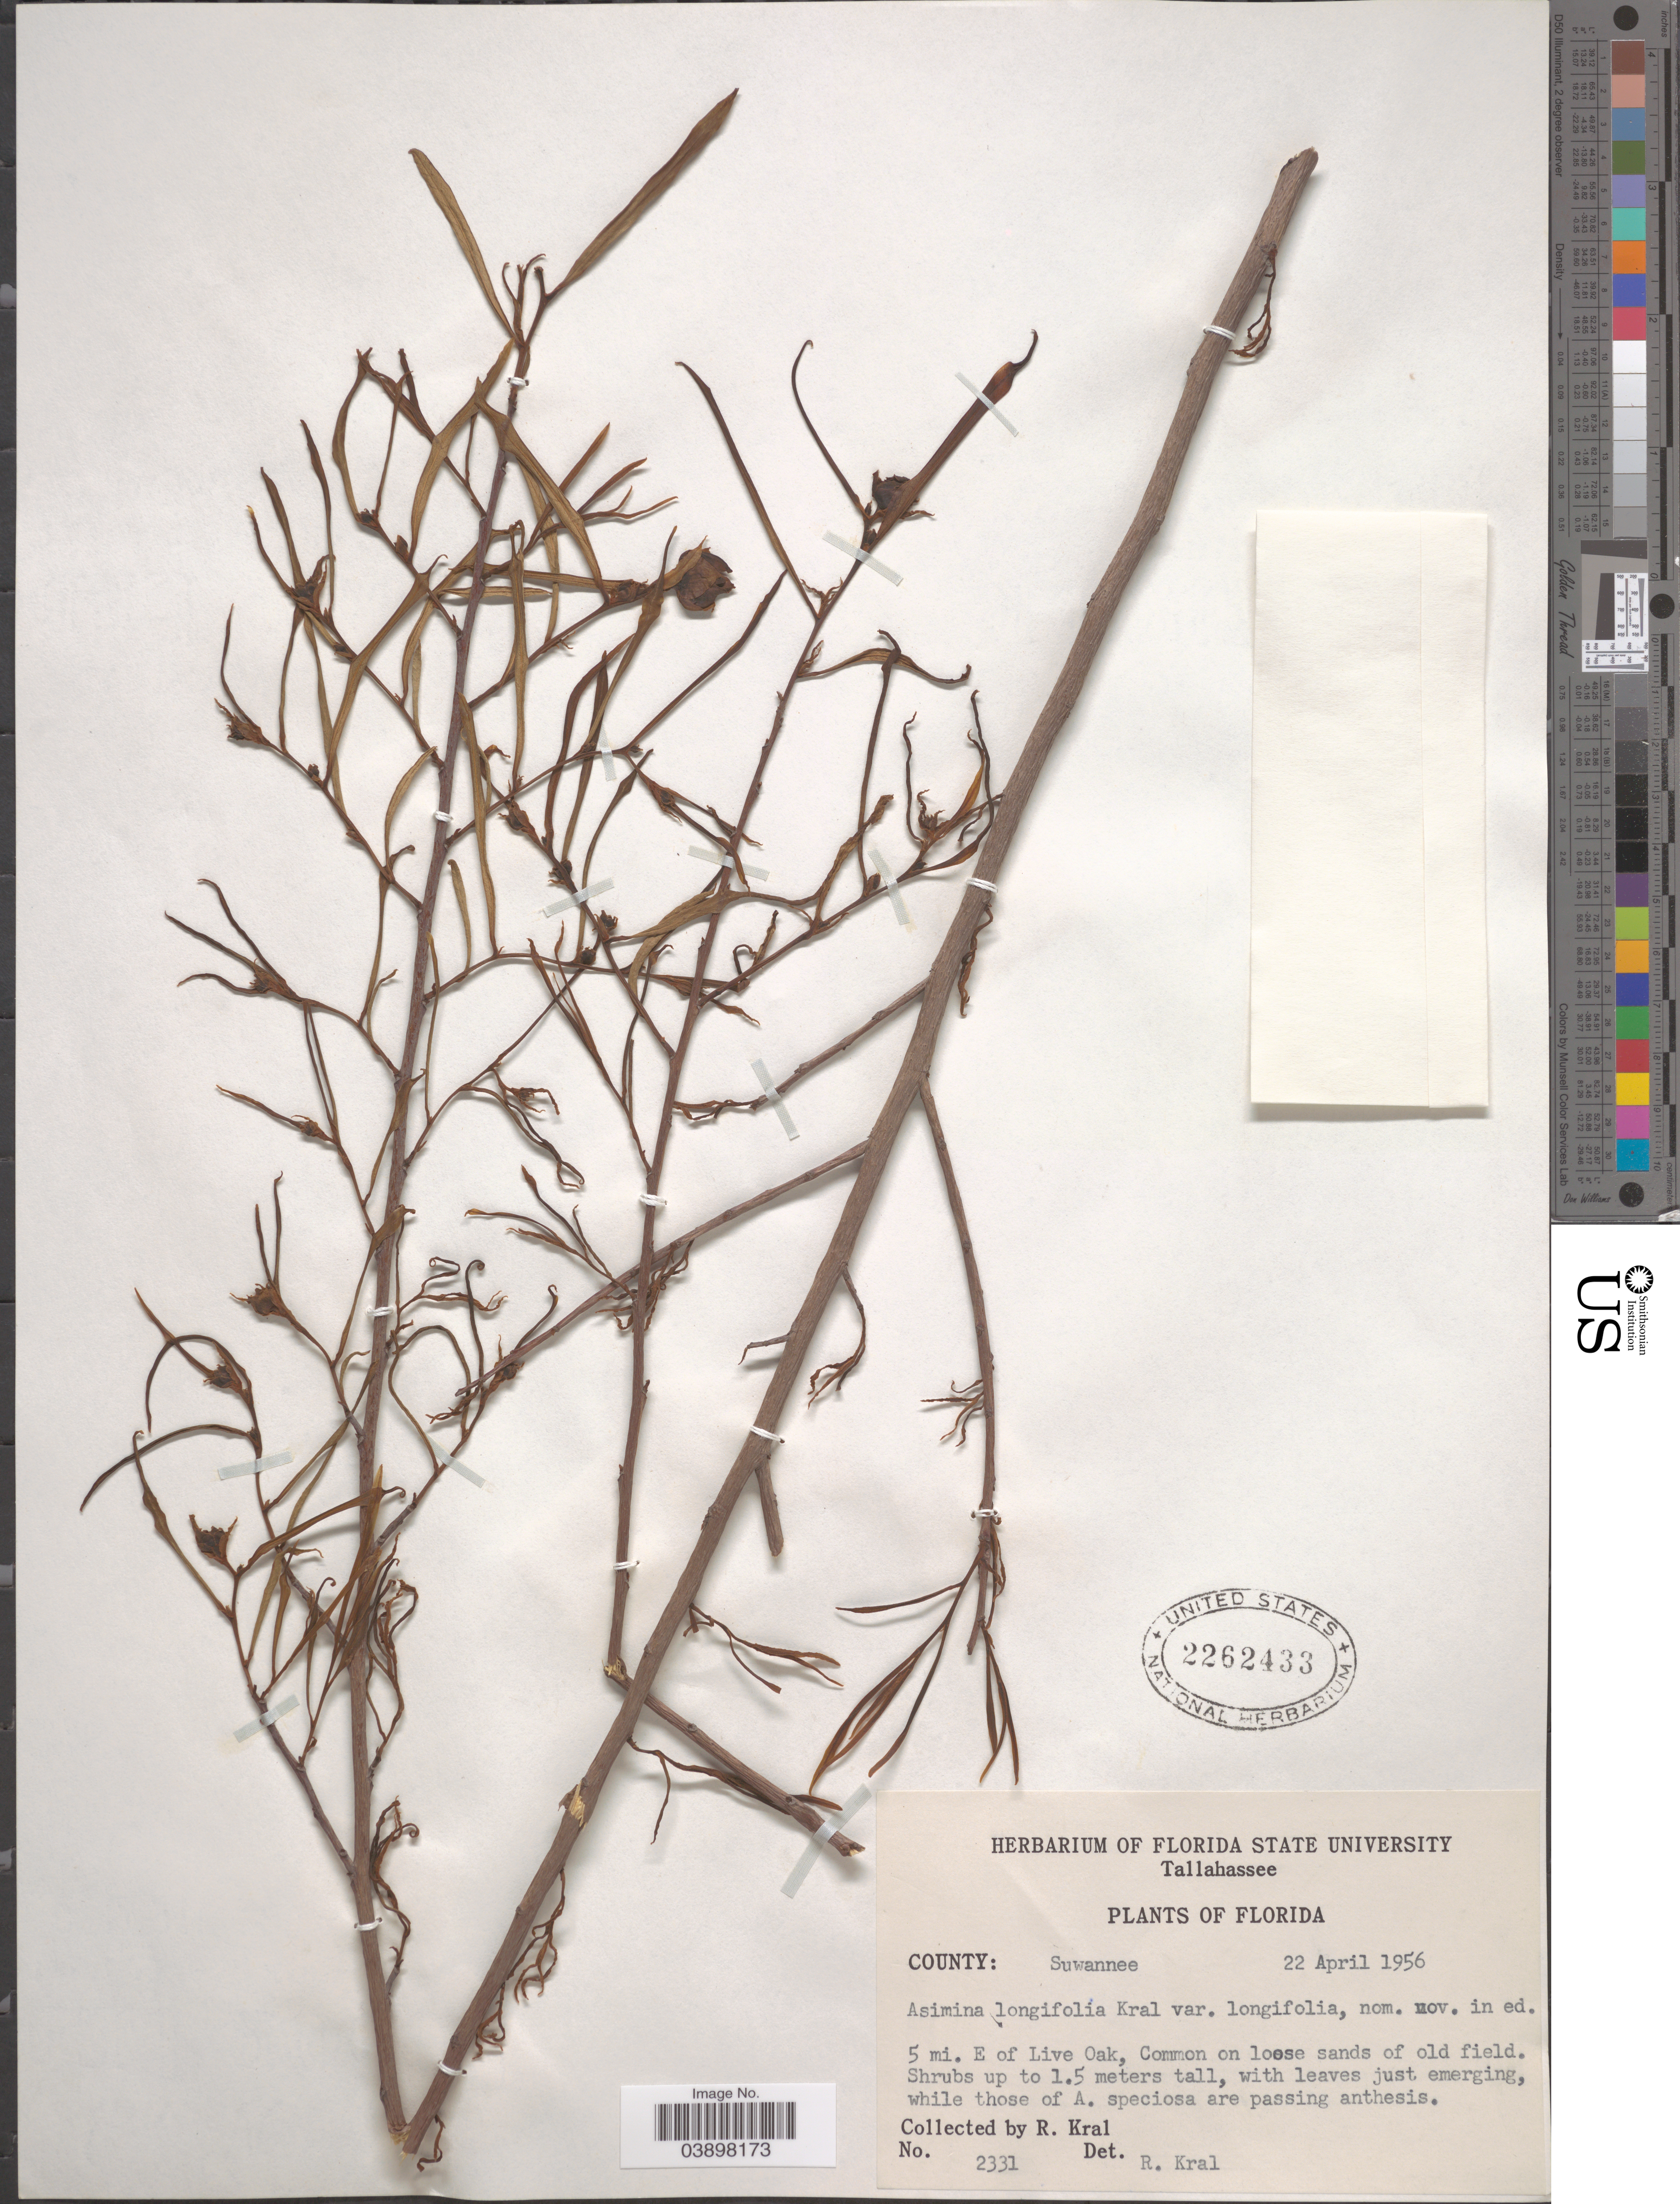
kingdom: Plantae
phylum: Tracheophyta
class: Magnoliopsida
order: Magnoliales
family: Annonaceae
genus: Asimina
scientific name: Asimina longifolia var. longifolia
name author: Kral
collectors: R. Kral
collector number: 2331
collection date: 1956-04-22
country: United States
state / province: Florida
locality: County: Suwannee. 5 mi. E of Live Oak.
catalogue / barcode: US 2262433